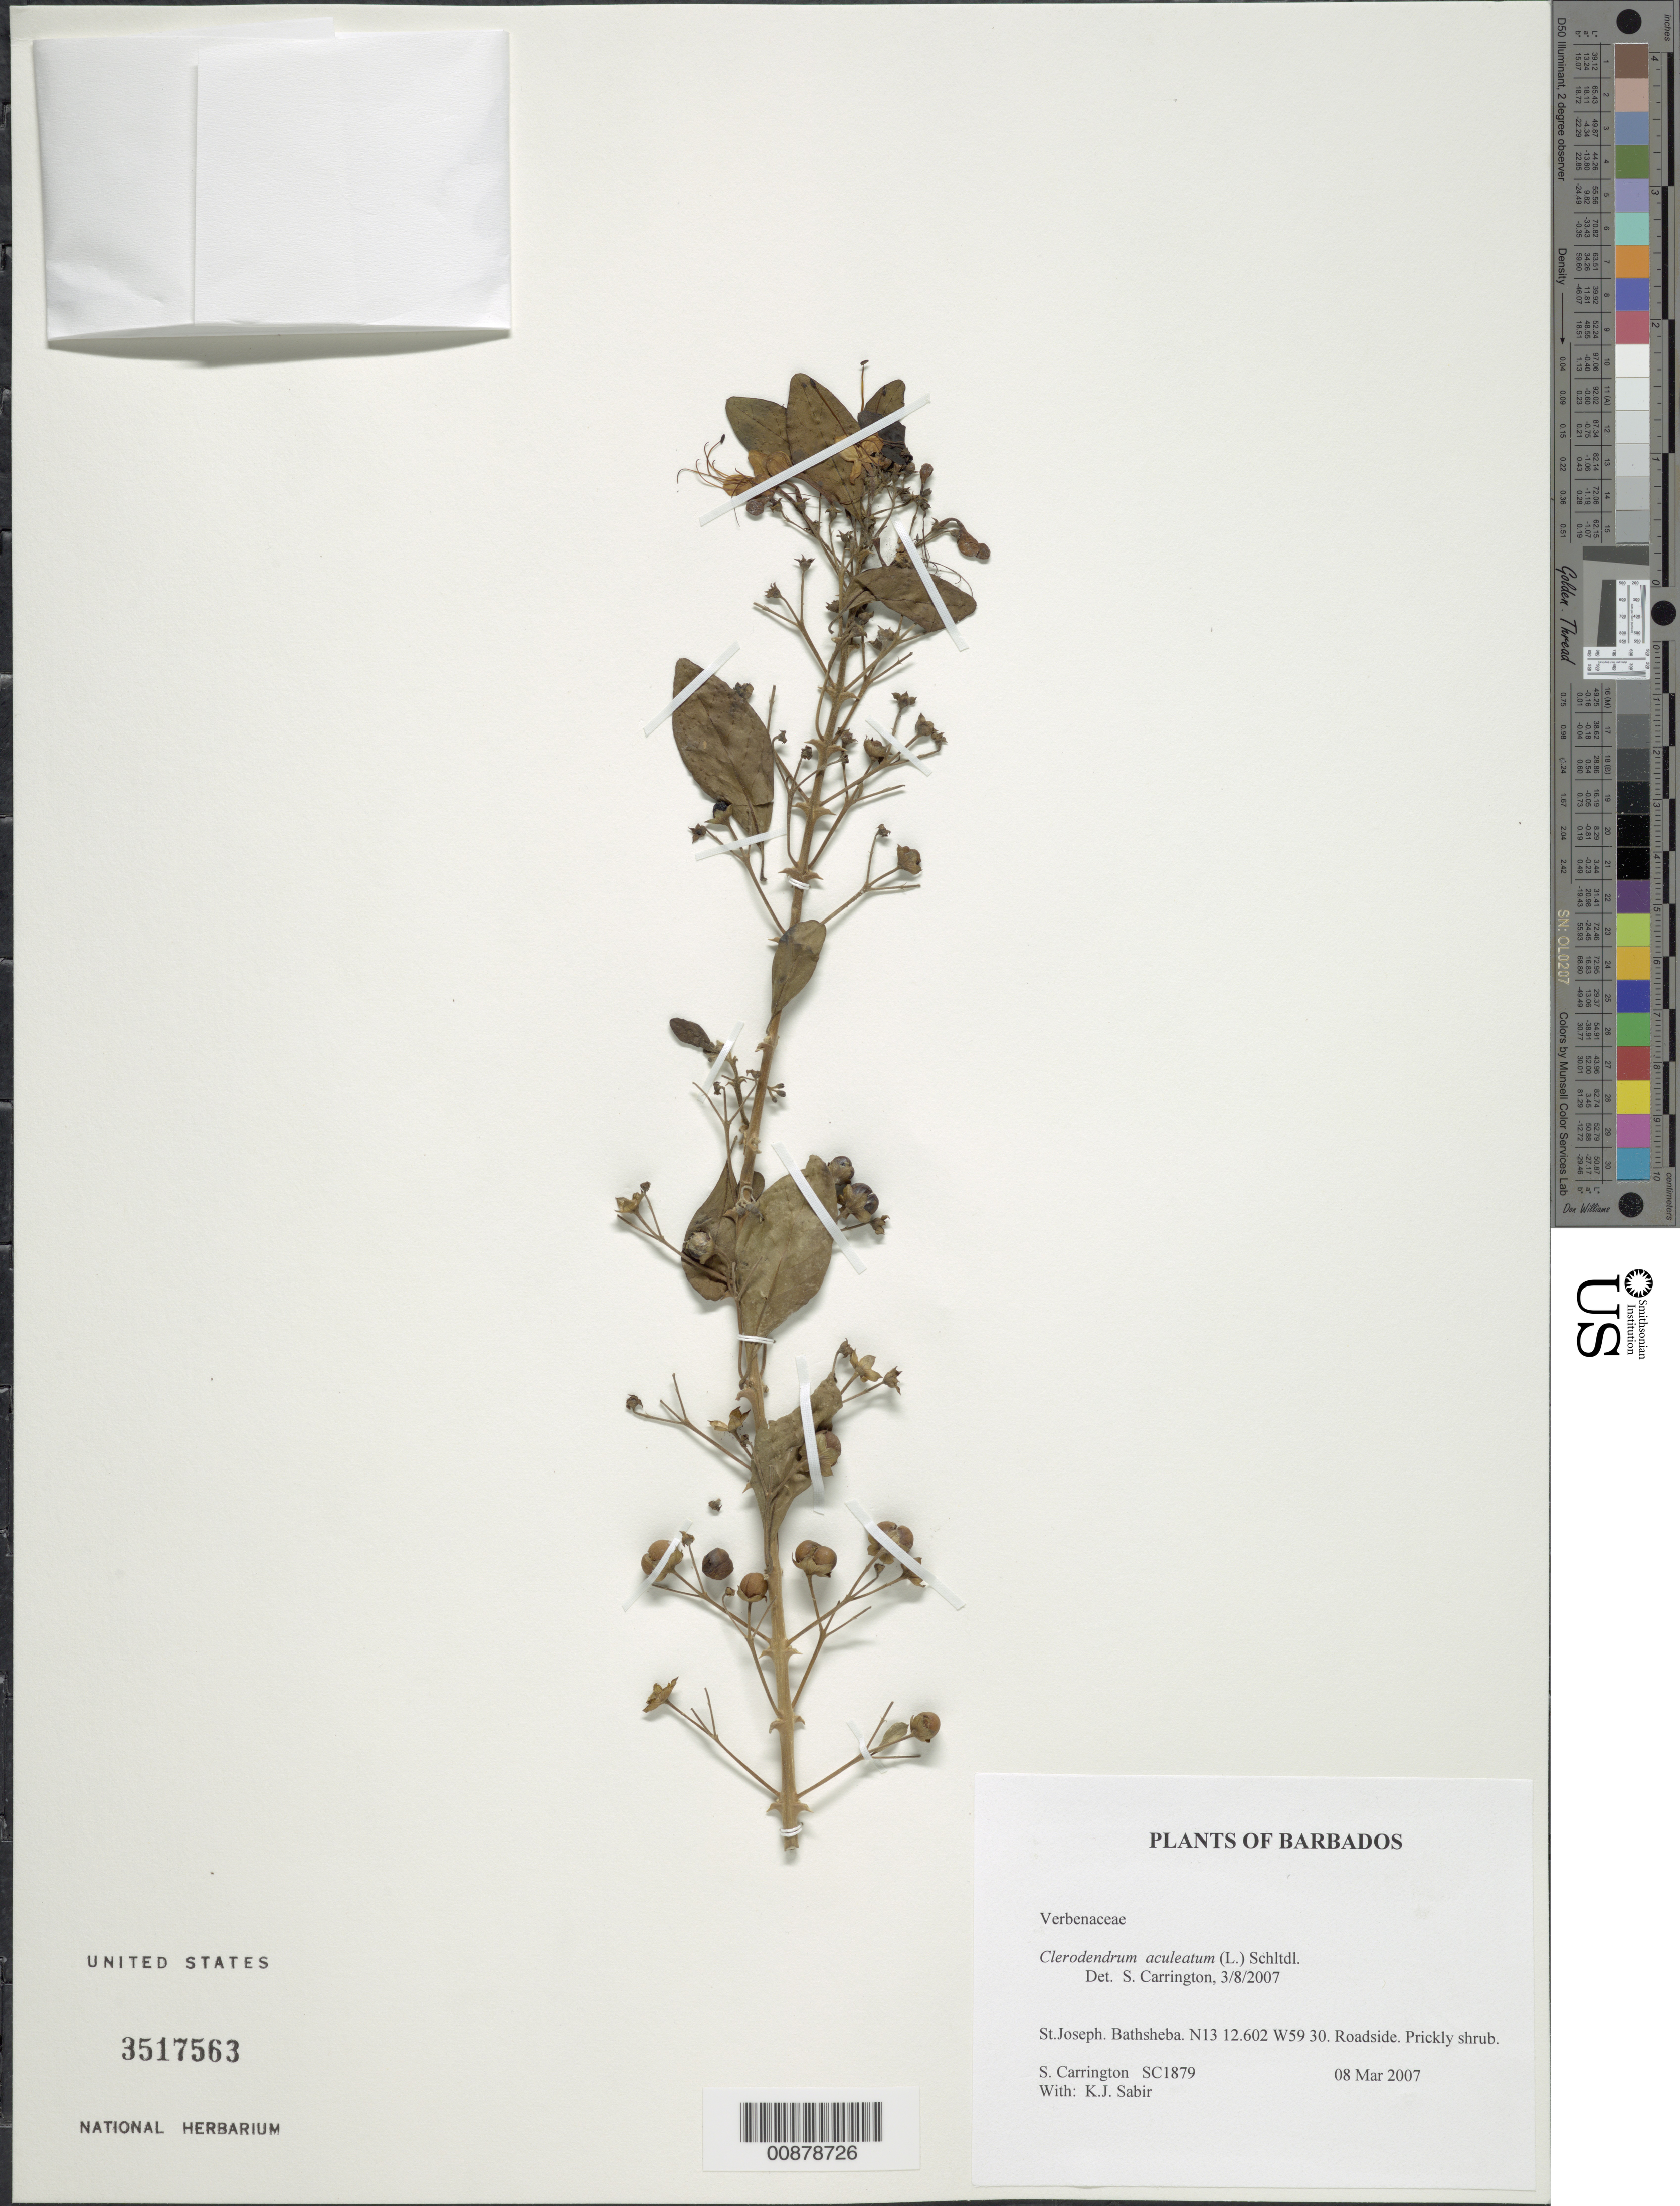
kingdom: Plantae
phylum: Tracheophyta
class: Magnoliopsida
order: Lamiales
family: Lamiaceae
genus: Clerodendrum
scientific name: Clerodendrum aculeatum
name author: (L.) Schltdl.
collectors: C. M. S. Carrington & K. Sabir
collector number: SC 1879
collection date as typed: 08 Mar 2007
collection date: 2007-03-08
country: Barbados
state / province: Saint Joseph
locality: Bathsheba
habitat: Roadside.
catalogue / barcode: US 3517563